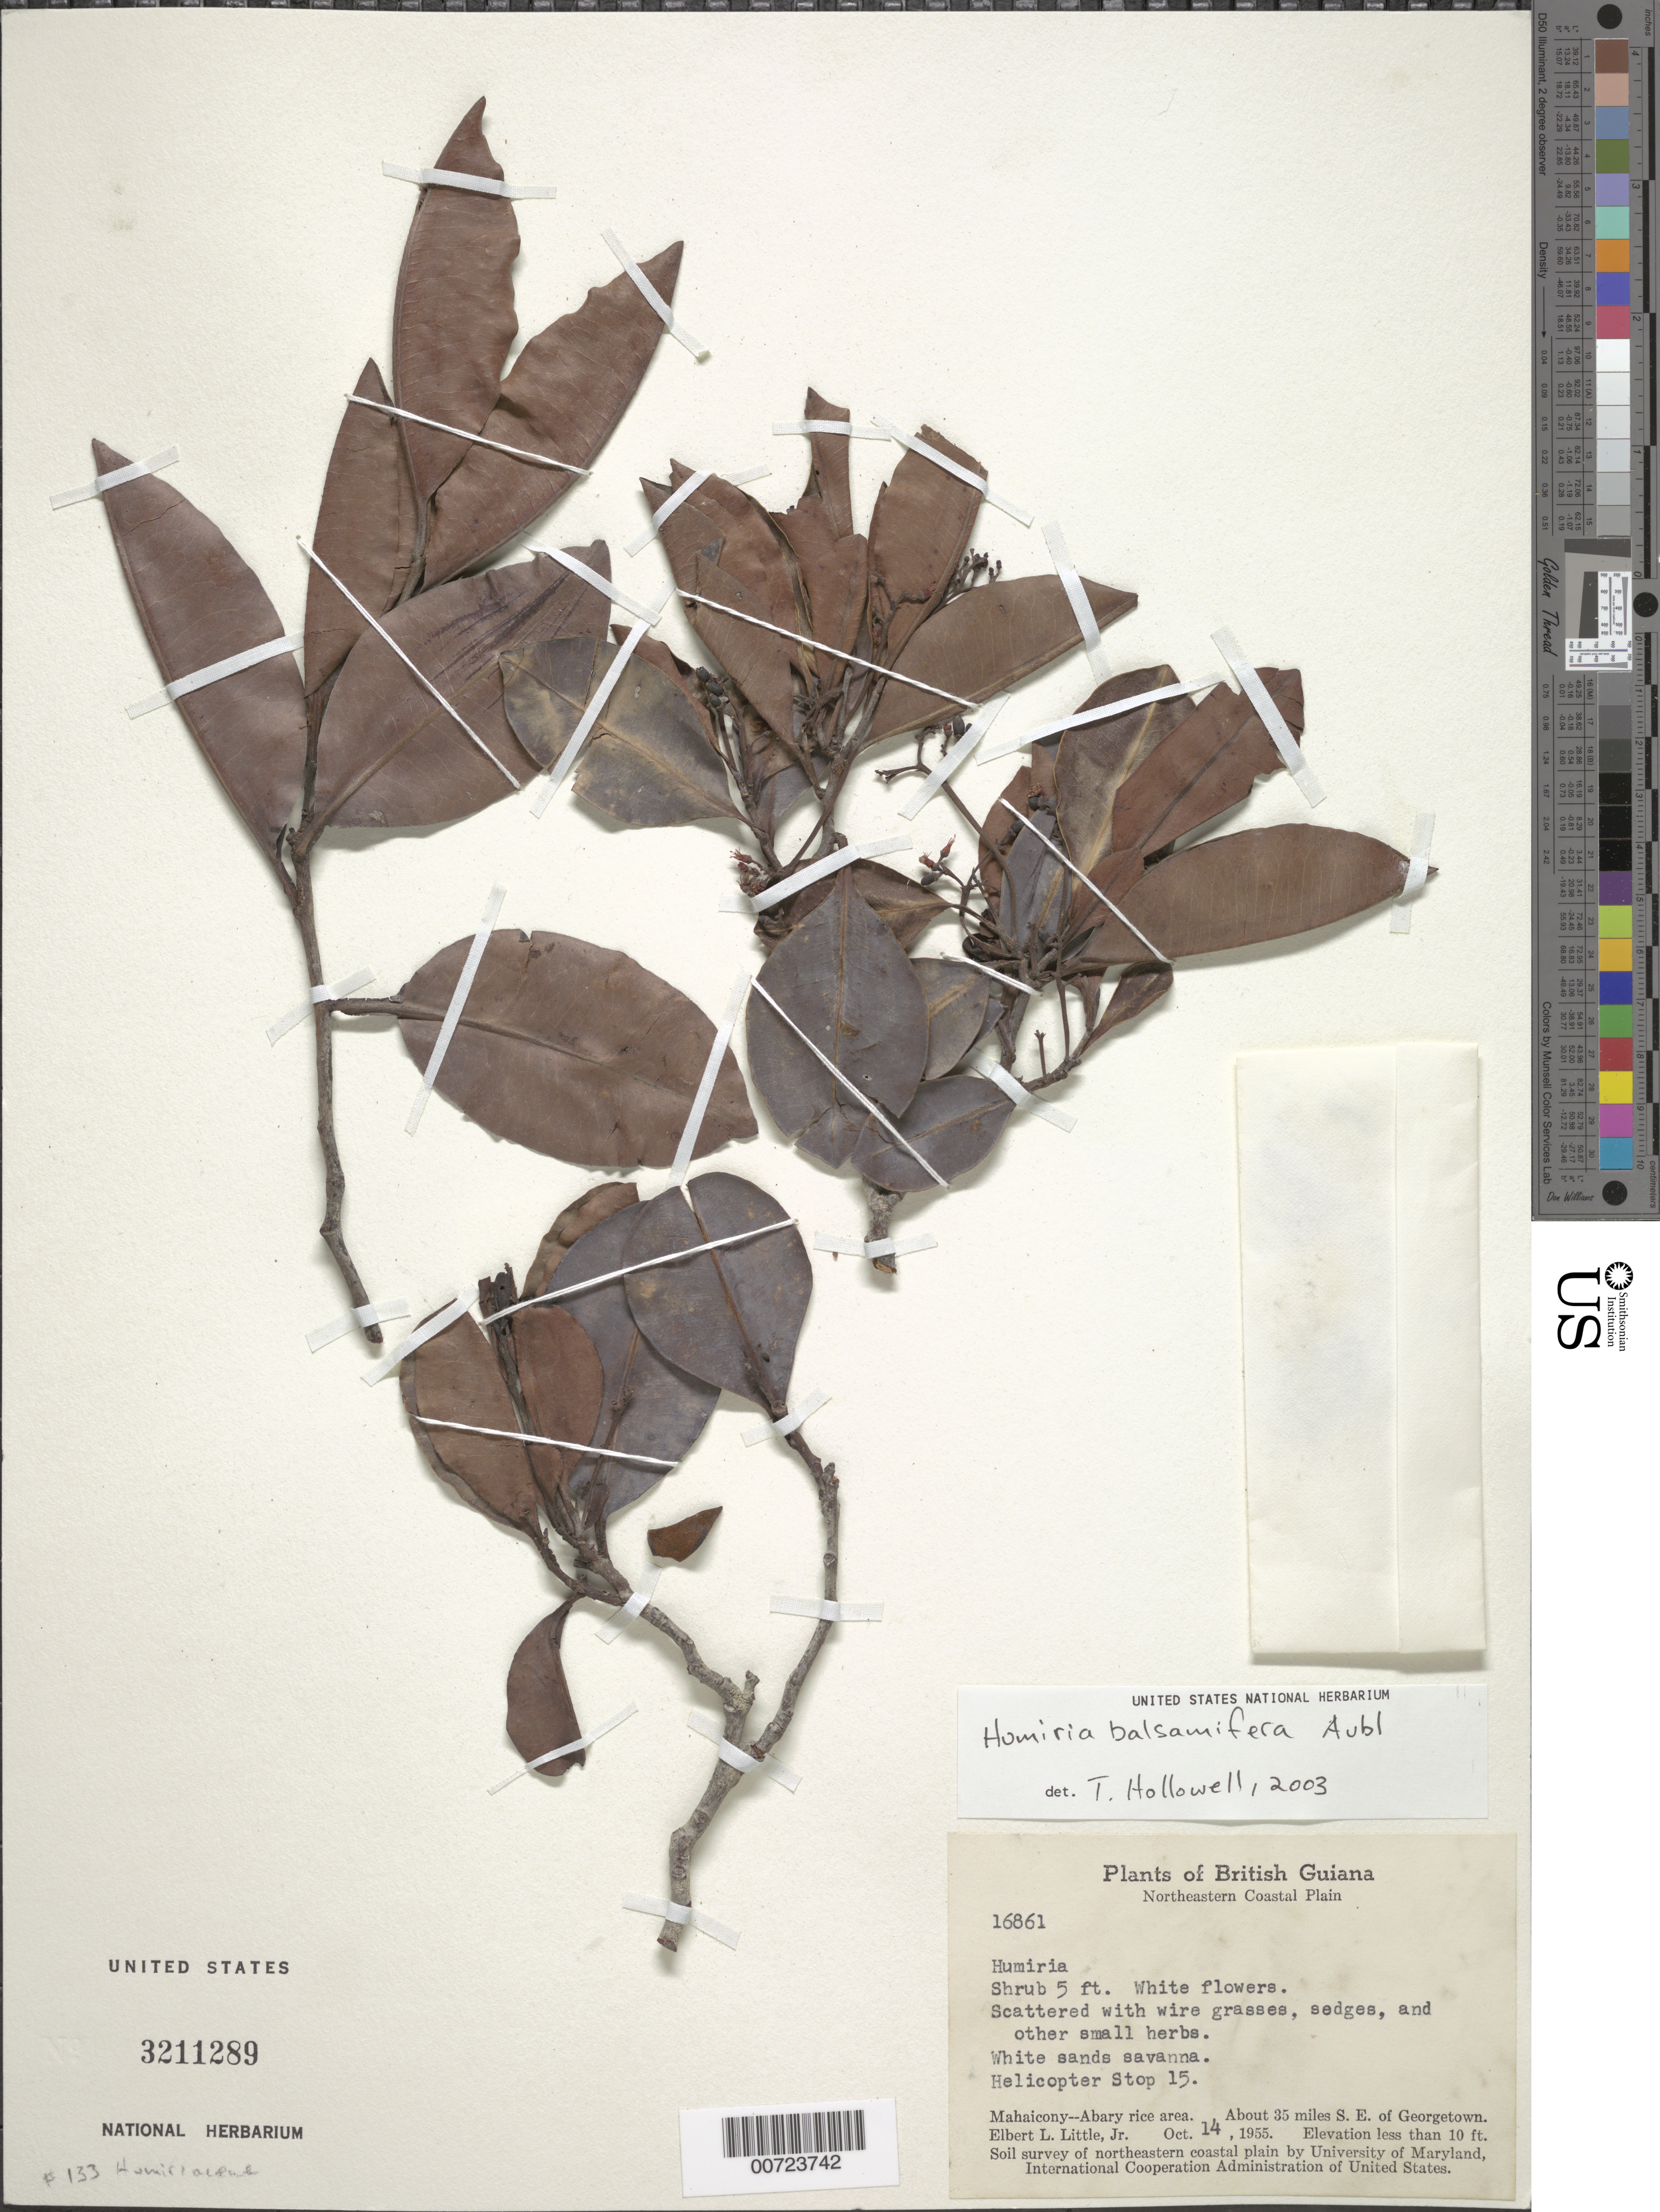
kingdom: Plantae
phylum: Tracheophyta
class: Magnoliopsida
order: Malpighiales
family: Humiriaceae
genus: Humiria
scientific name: Humiria sp.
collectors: E. L. Little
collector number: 16861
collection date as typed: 14-Oct-55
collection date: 1955-10-14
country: Guyana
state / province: Mahaica-Berbice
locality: Mahaicony-Abary rice area, E bank Demerara R., about 35 mi. SE of Georgetown, Helicopter stop 15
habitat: White sands savanna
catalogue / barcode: US 3211289